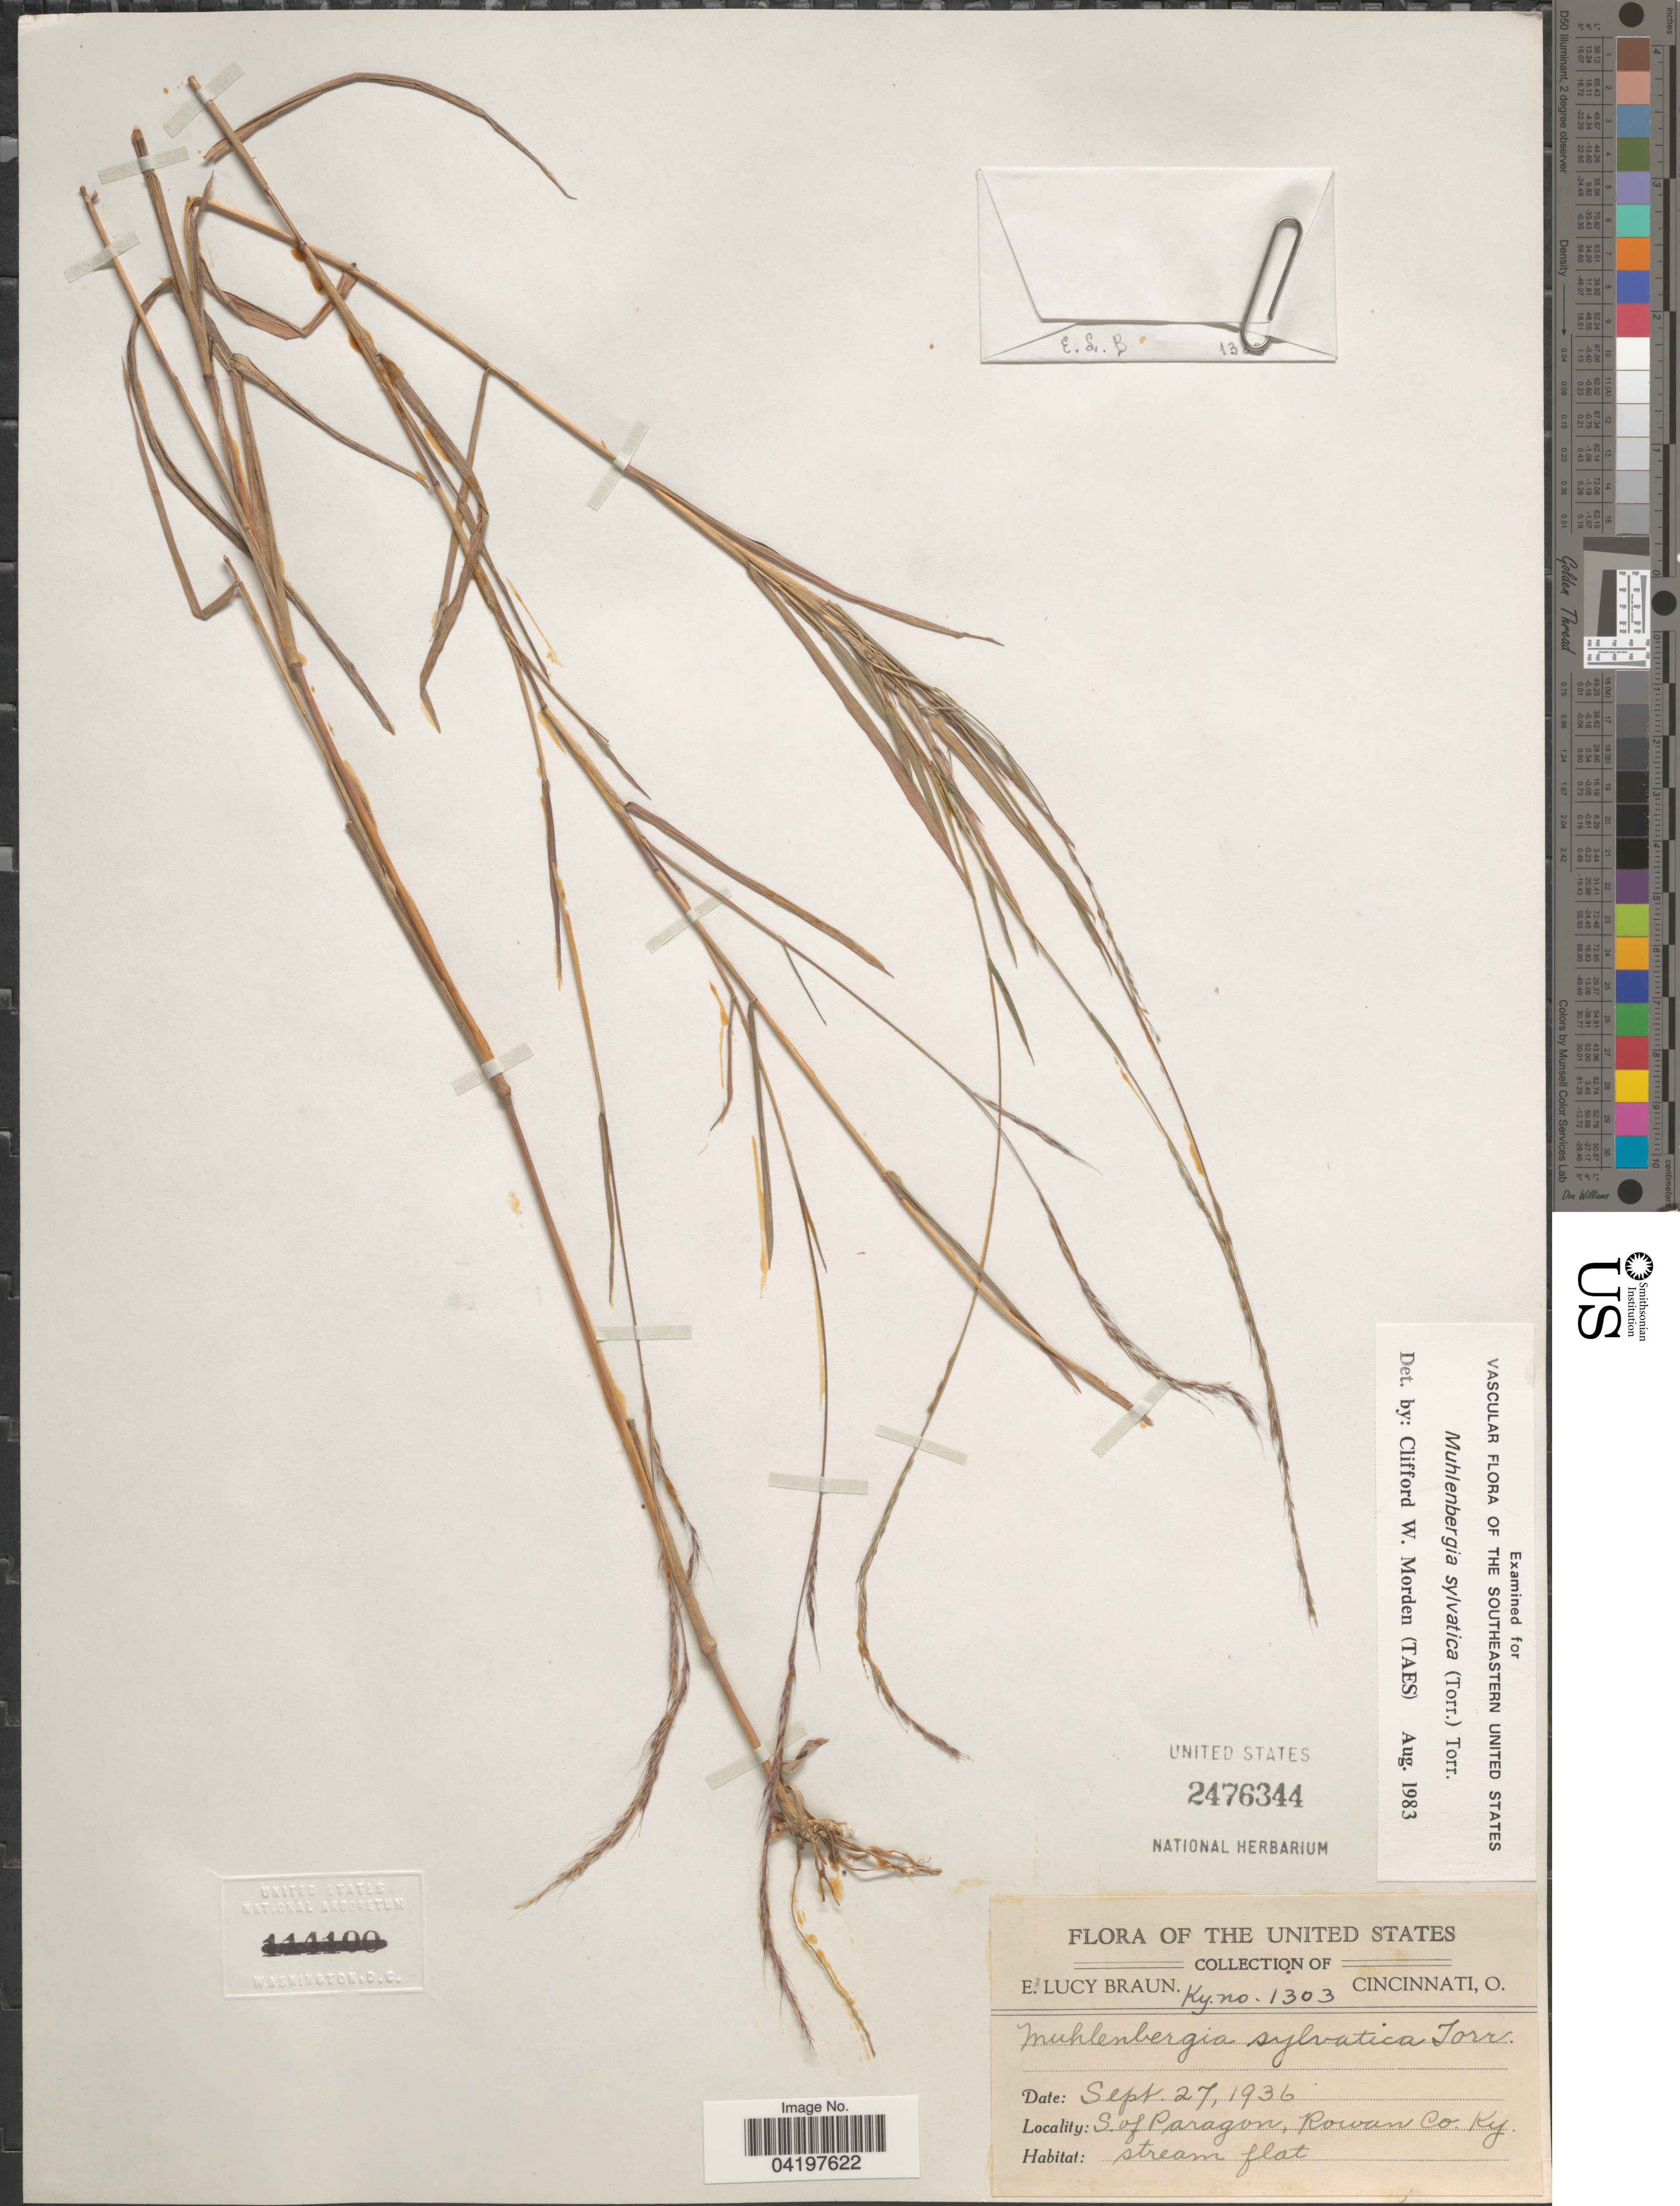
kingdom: Plantae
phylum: Tracheophyta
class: Liliopsida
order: Poales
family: Poaceae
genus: Muhlenbergia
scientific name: Muhlenbergia sylvatica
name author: (Torr.) Torr. ex A. Gray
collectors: E. L. Braun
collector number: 1303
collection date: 1936-09-27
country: United States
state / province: Kentucky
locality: S. of Paragon, Rowan Co.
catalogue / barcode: US 2476344